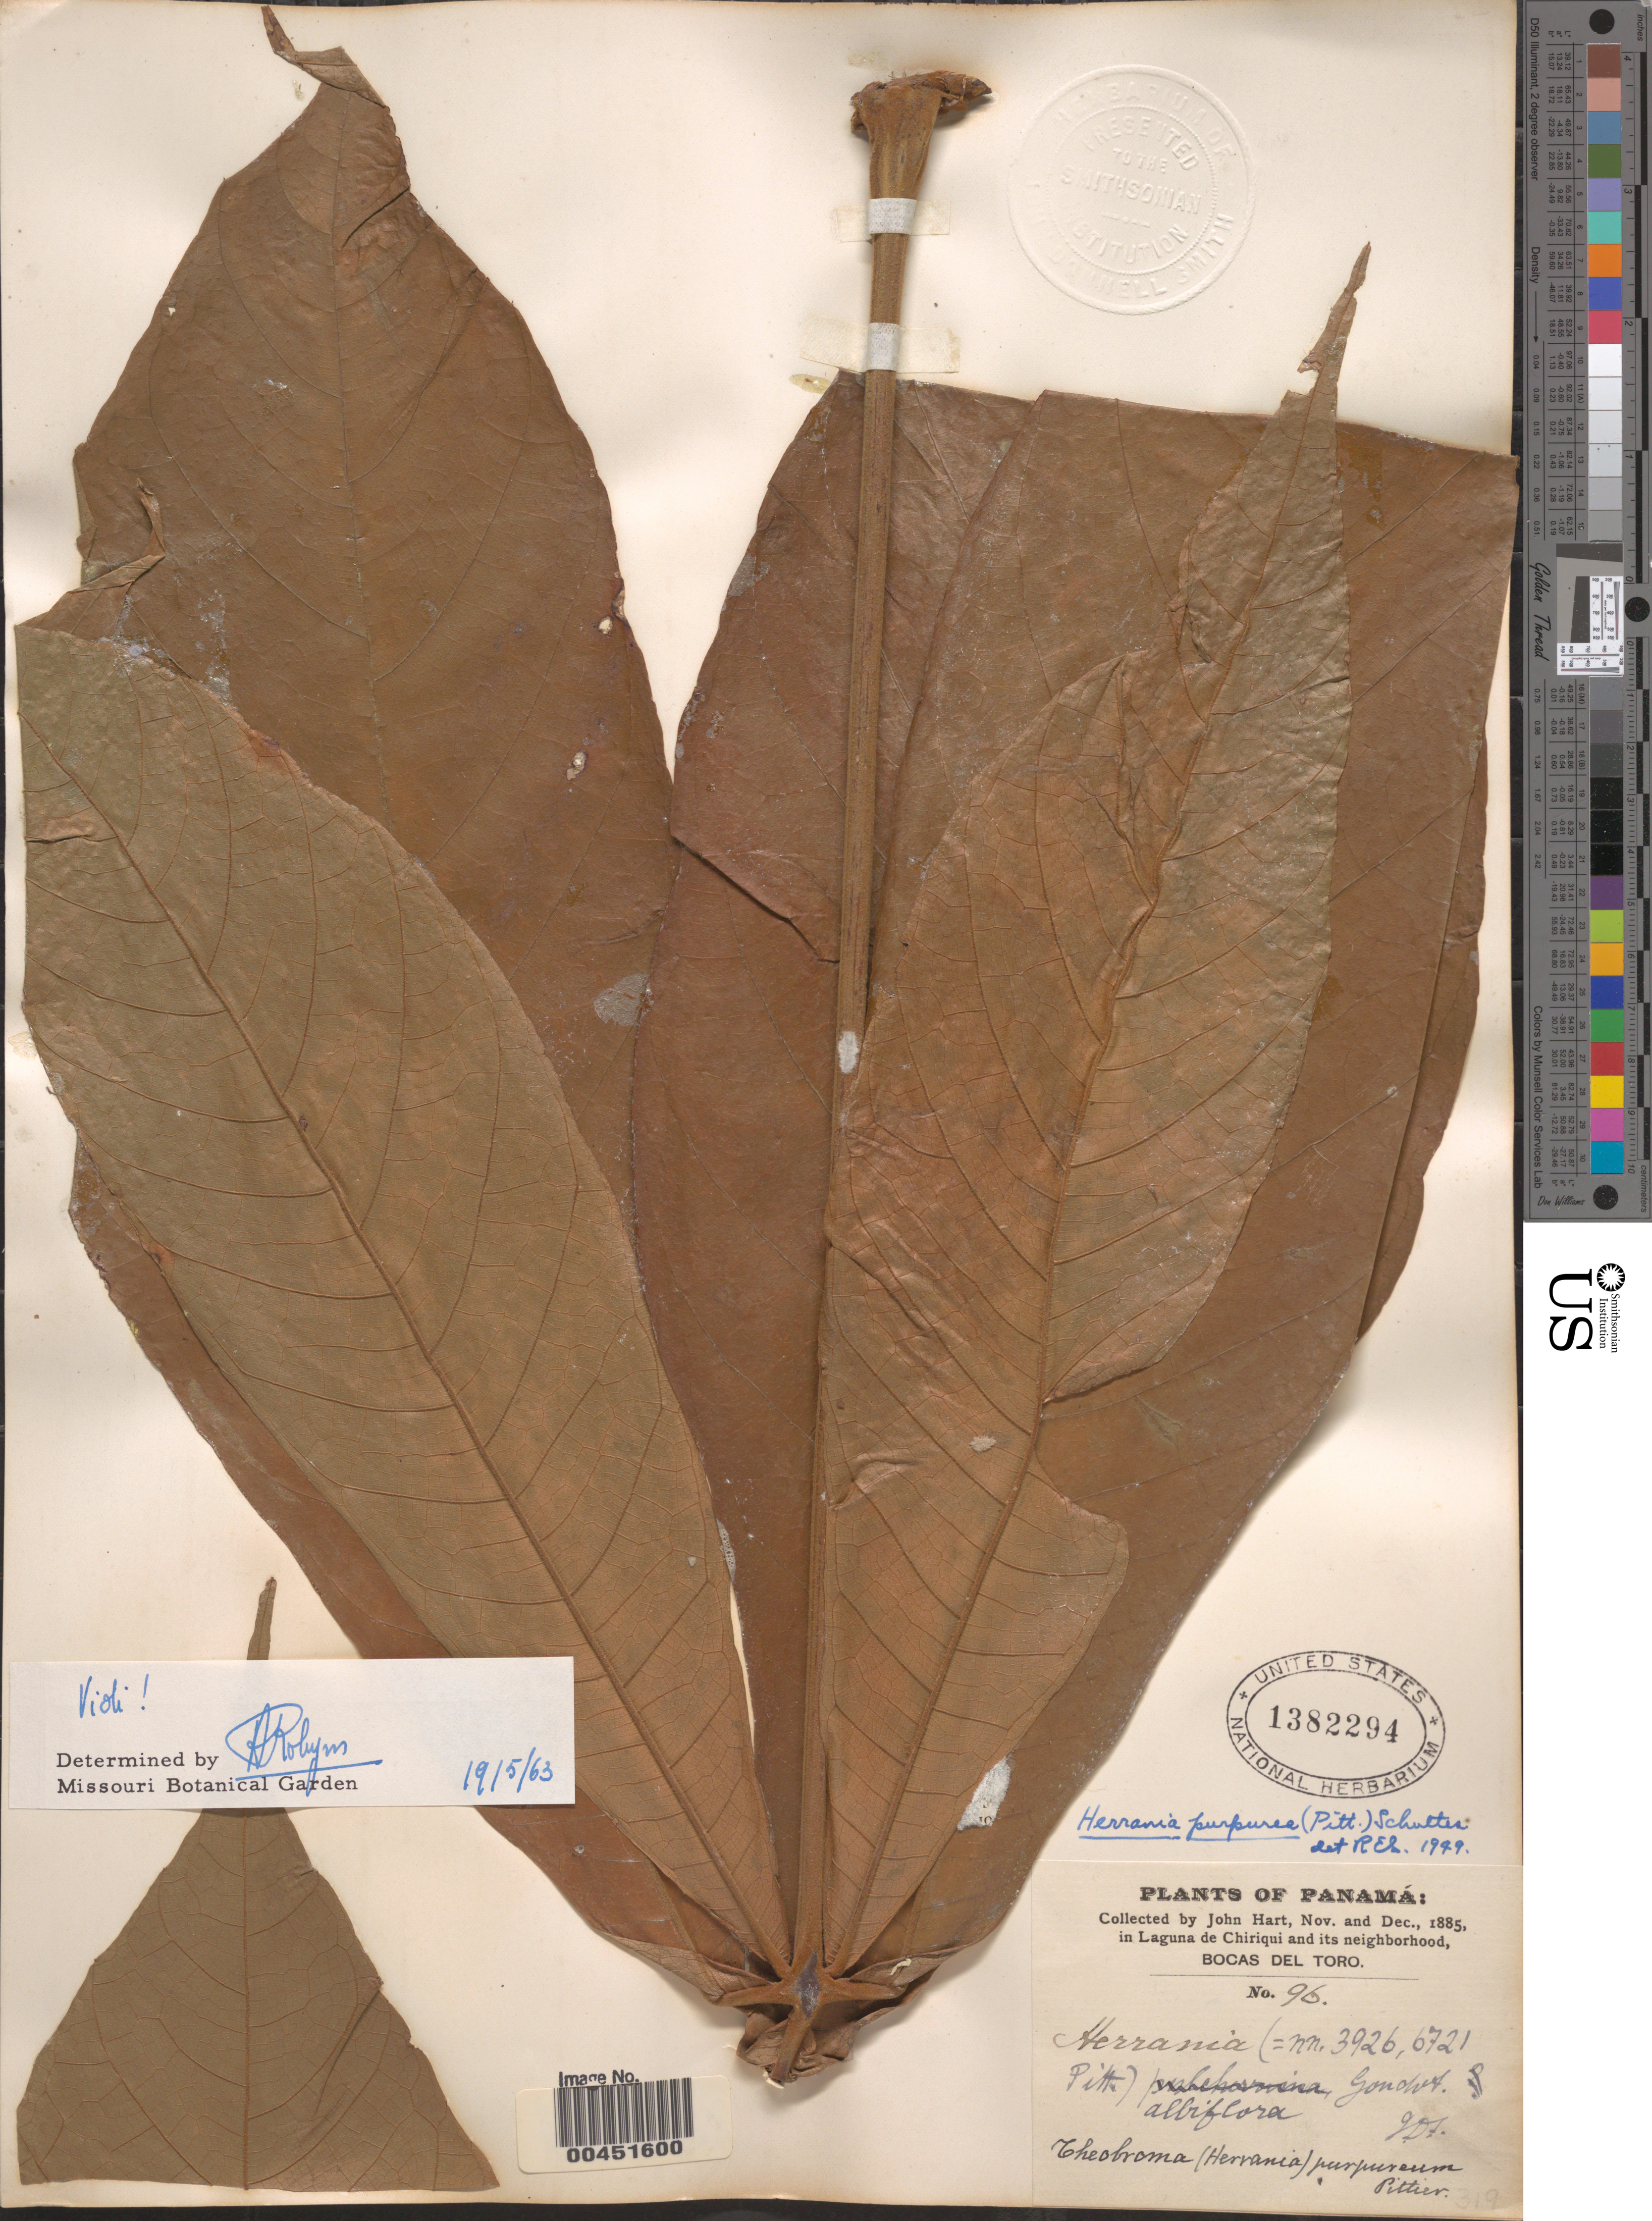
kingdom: Plantae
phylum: Tracheophyta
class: Magnoliopsida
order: Malvales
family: Malvaceae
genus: Theobroma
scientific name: Theobroma purpureum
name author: Pittier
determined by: Dorr, L. J., (BOT), Smithsonian Institution - National Museum of Natural History (UNITED STATES)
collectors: J. Hart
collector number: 96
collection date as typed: Nov 1885 and -- Dec 1885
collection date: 1885-11,1885-12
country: Panama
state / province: Bocas del Toro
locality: Laguna de Chiriqui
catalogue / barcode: US 1382294